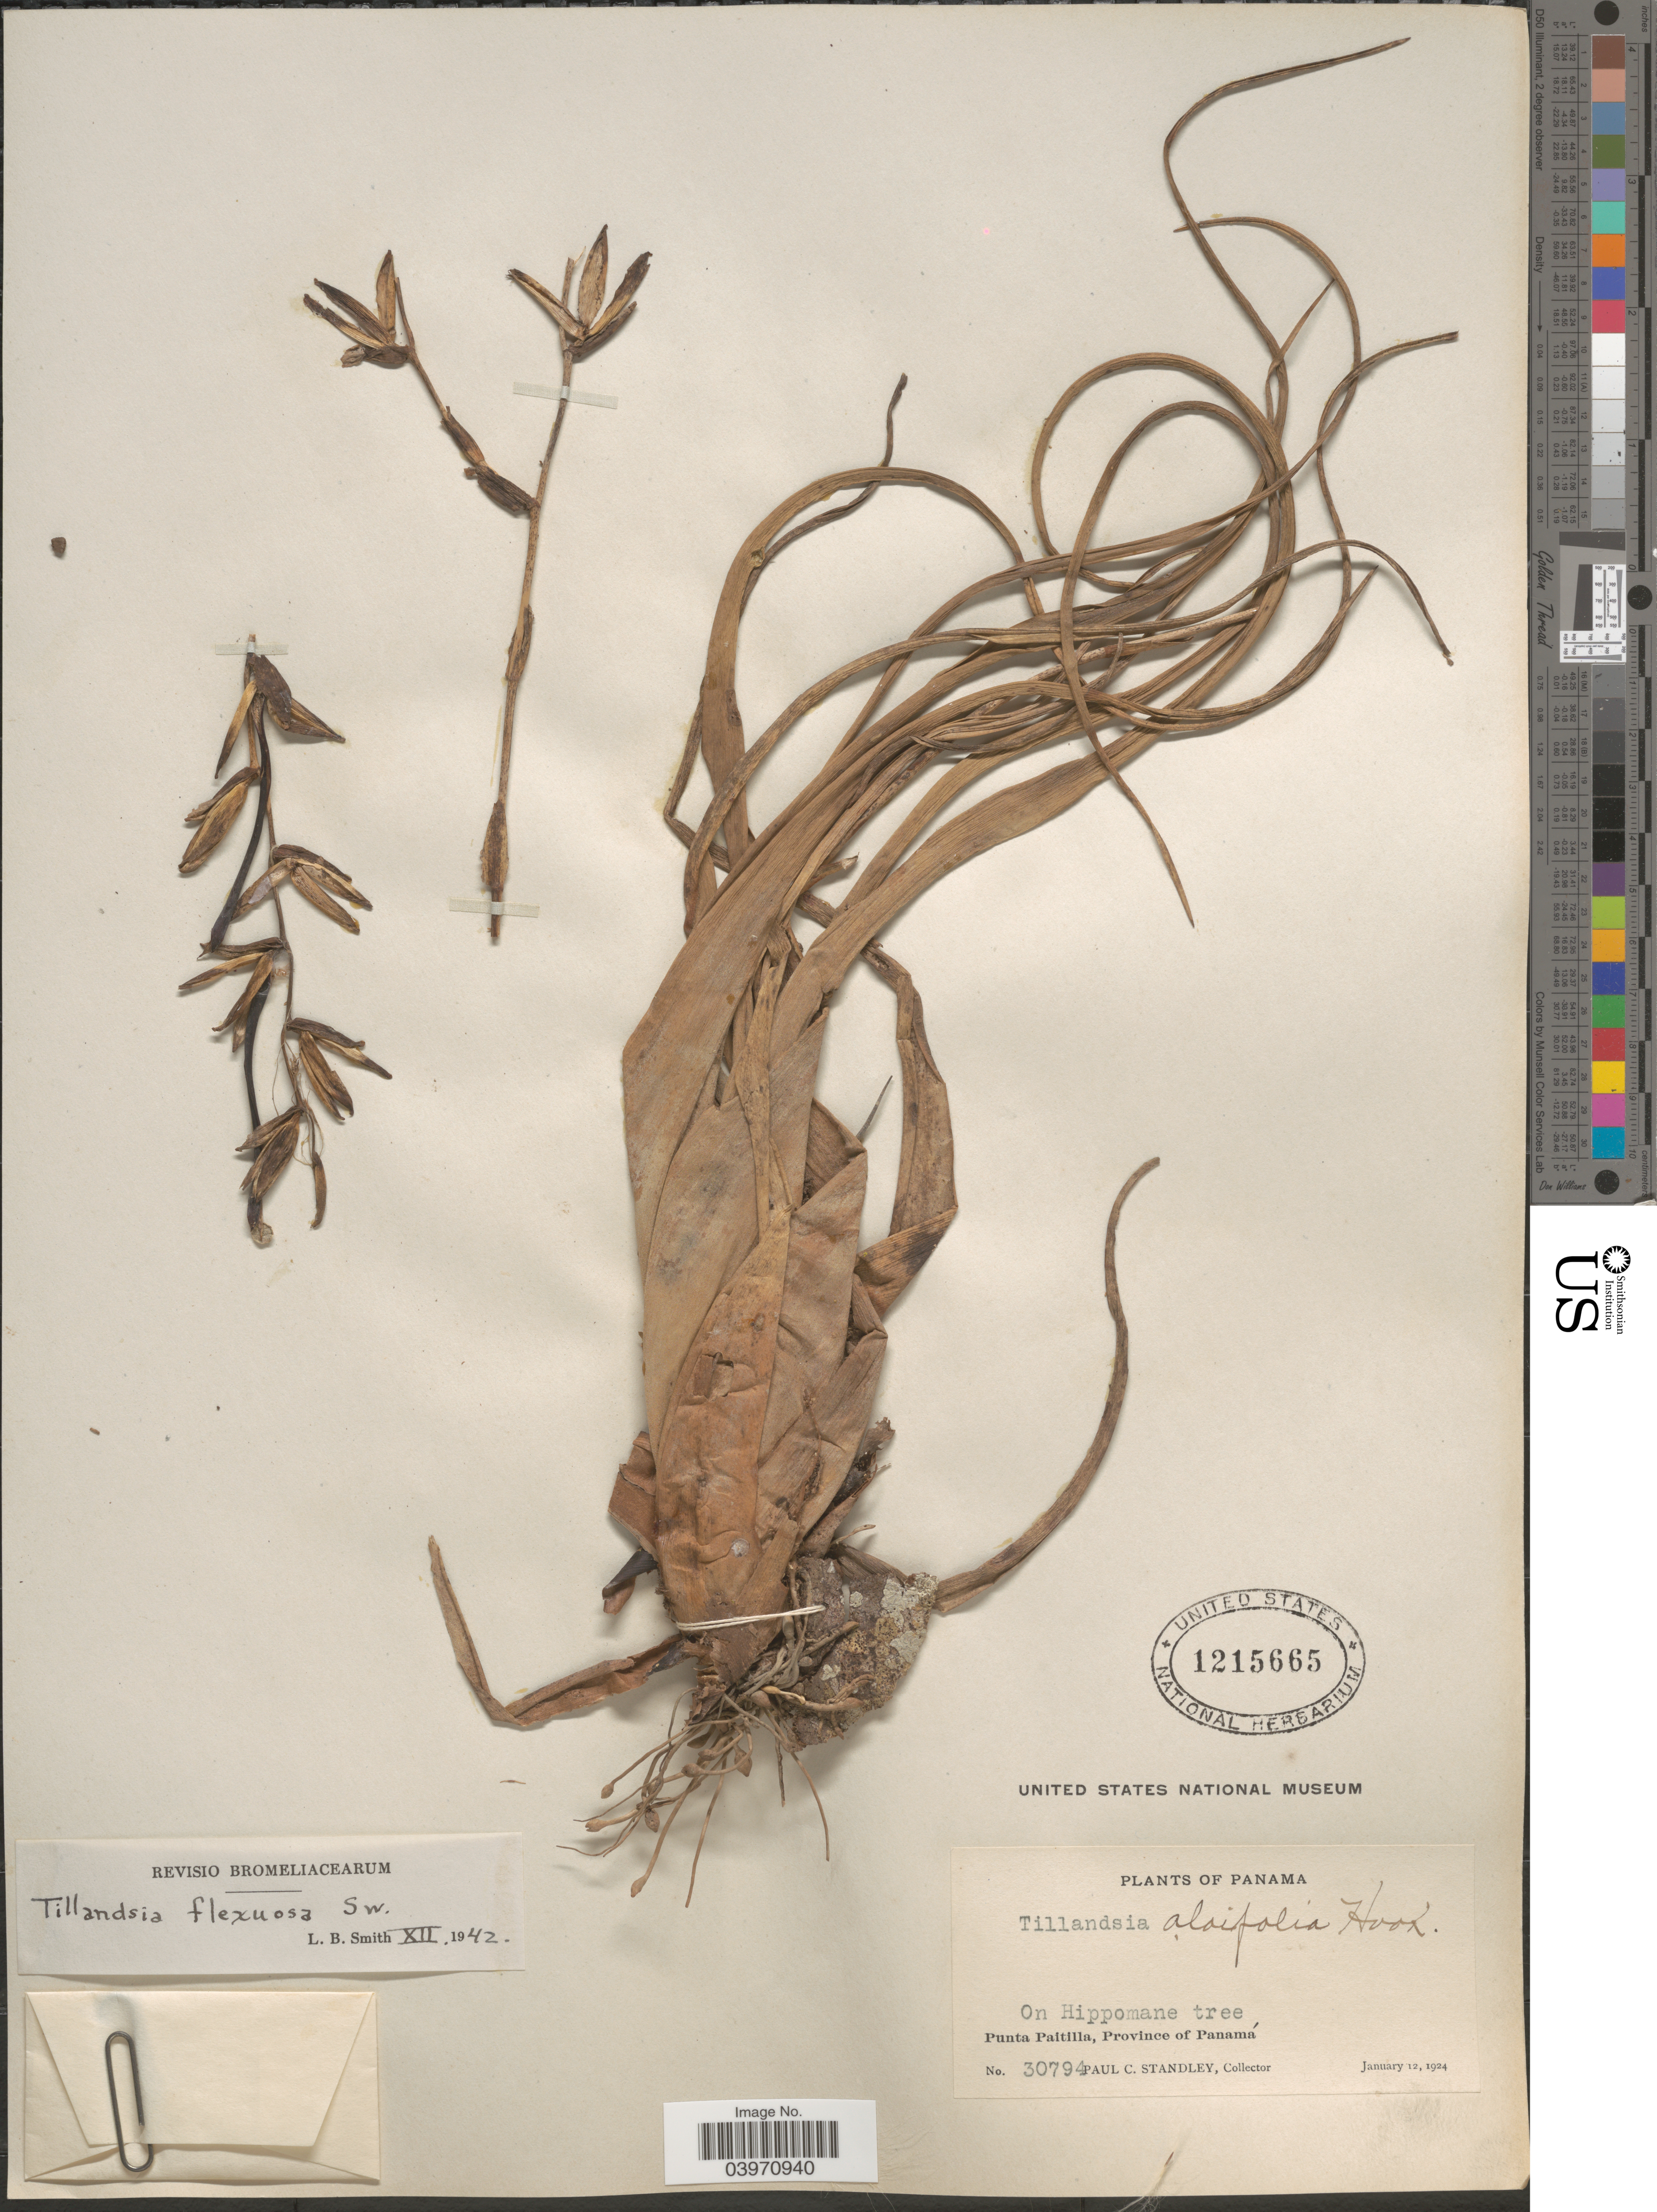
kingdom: Plantae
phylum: Tracheophyta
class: Liliopsida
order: Poales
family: Bromeliaceae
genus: Tillandsia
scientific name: Tillandsia flexuosa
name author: Sw.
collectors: P. C. Standley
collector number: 30794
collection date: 1924-01-12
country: Panama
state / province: Panamá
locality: Punta Paitilla.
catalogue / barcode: US 1215665